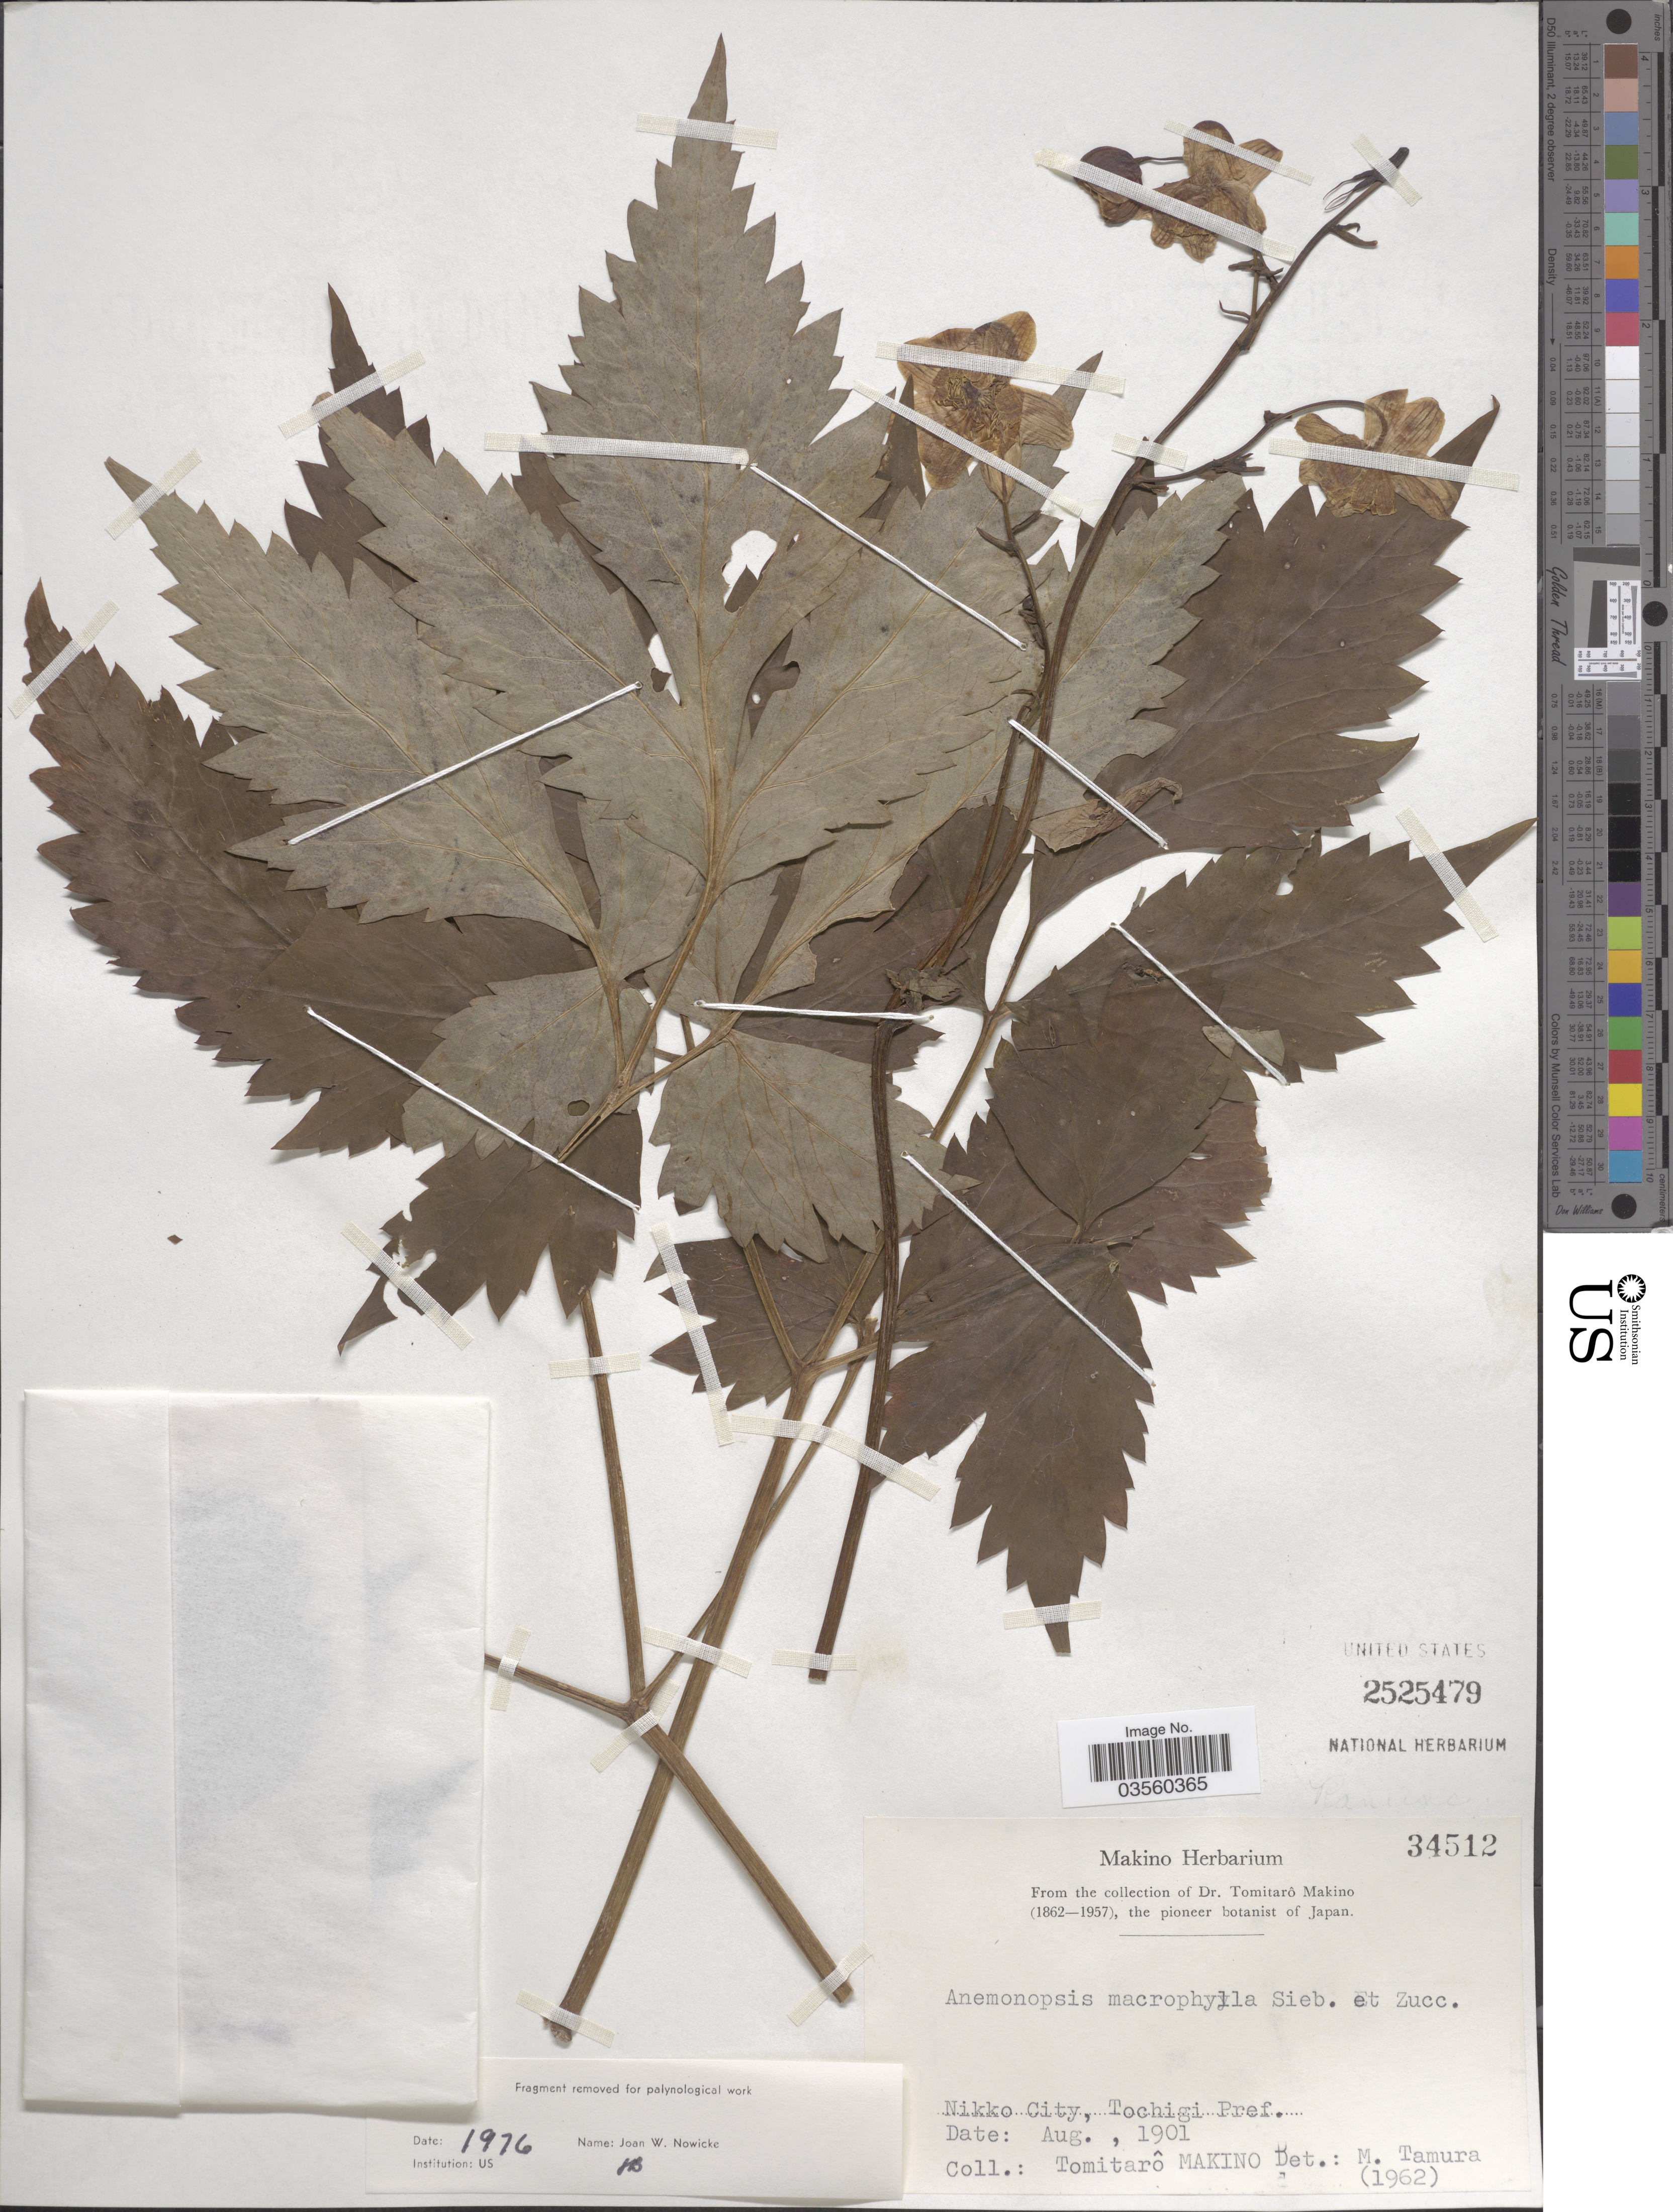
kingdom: Plantae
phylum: Tracheophyta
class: Magnoliopsida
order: Ranunculales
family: Ranunculaceae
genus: Anemonopsis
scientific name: Anemonopsis macrophylla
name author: Siebold & Zucc.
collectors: T. Makino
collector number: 34512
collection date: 1901-08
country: Japan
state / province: Totigi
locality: Nikko City, Tochigi Pref.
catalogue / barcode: US 2525479